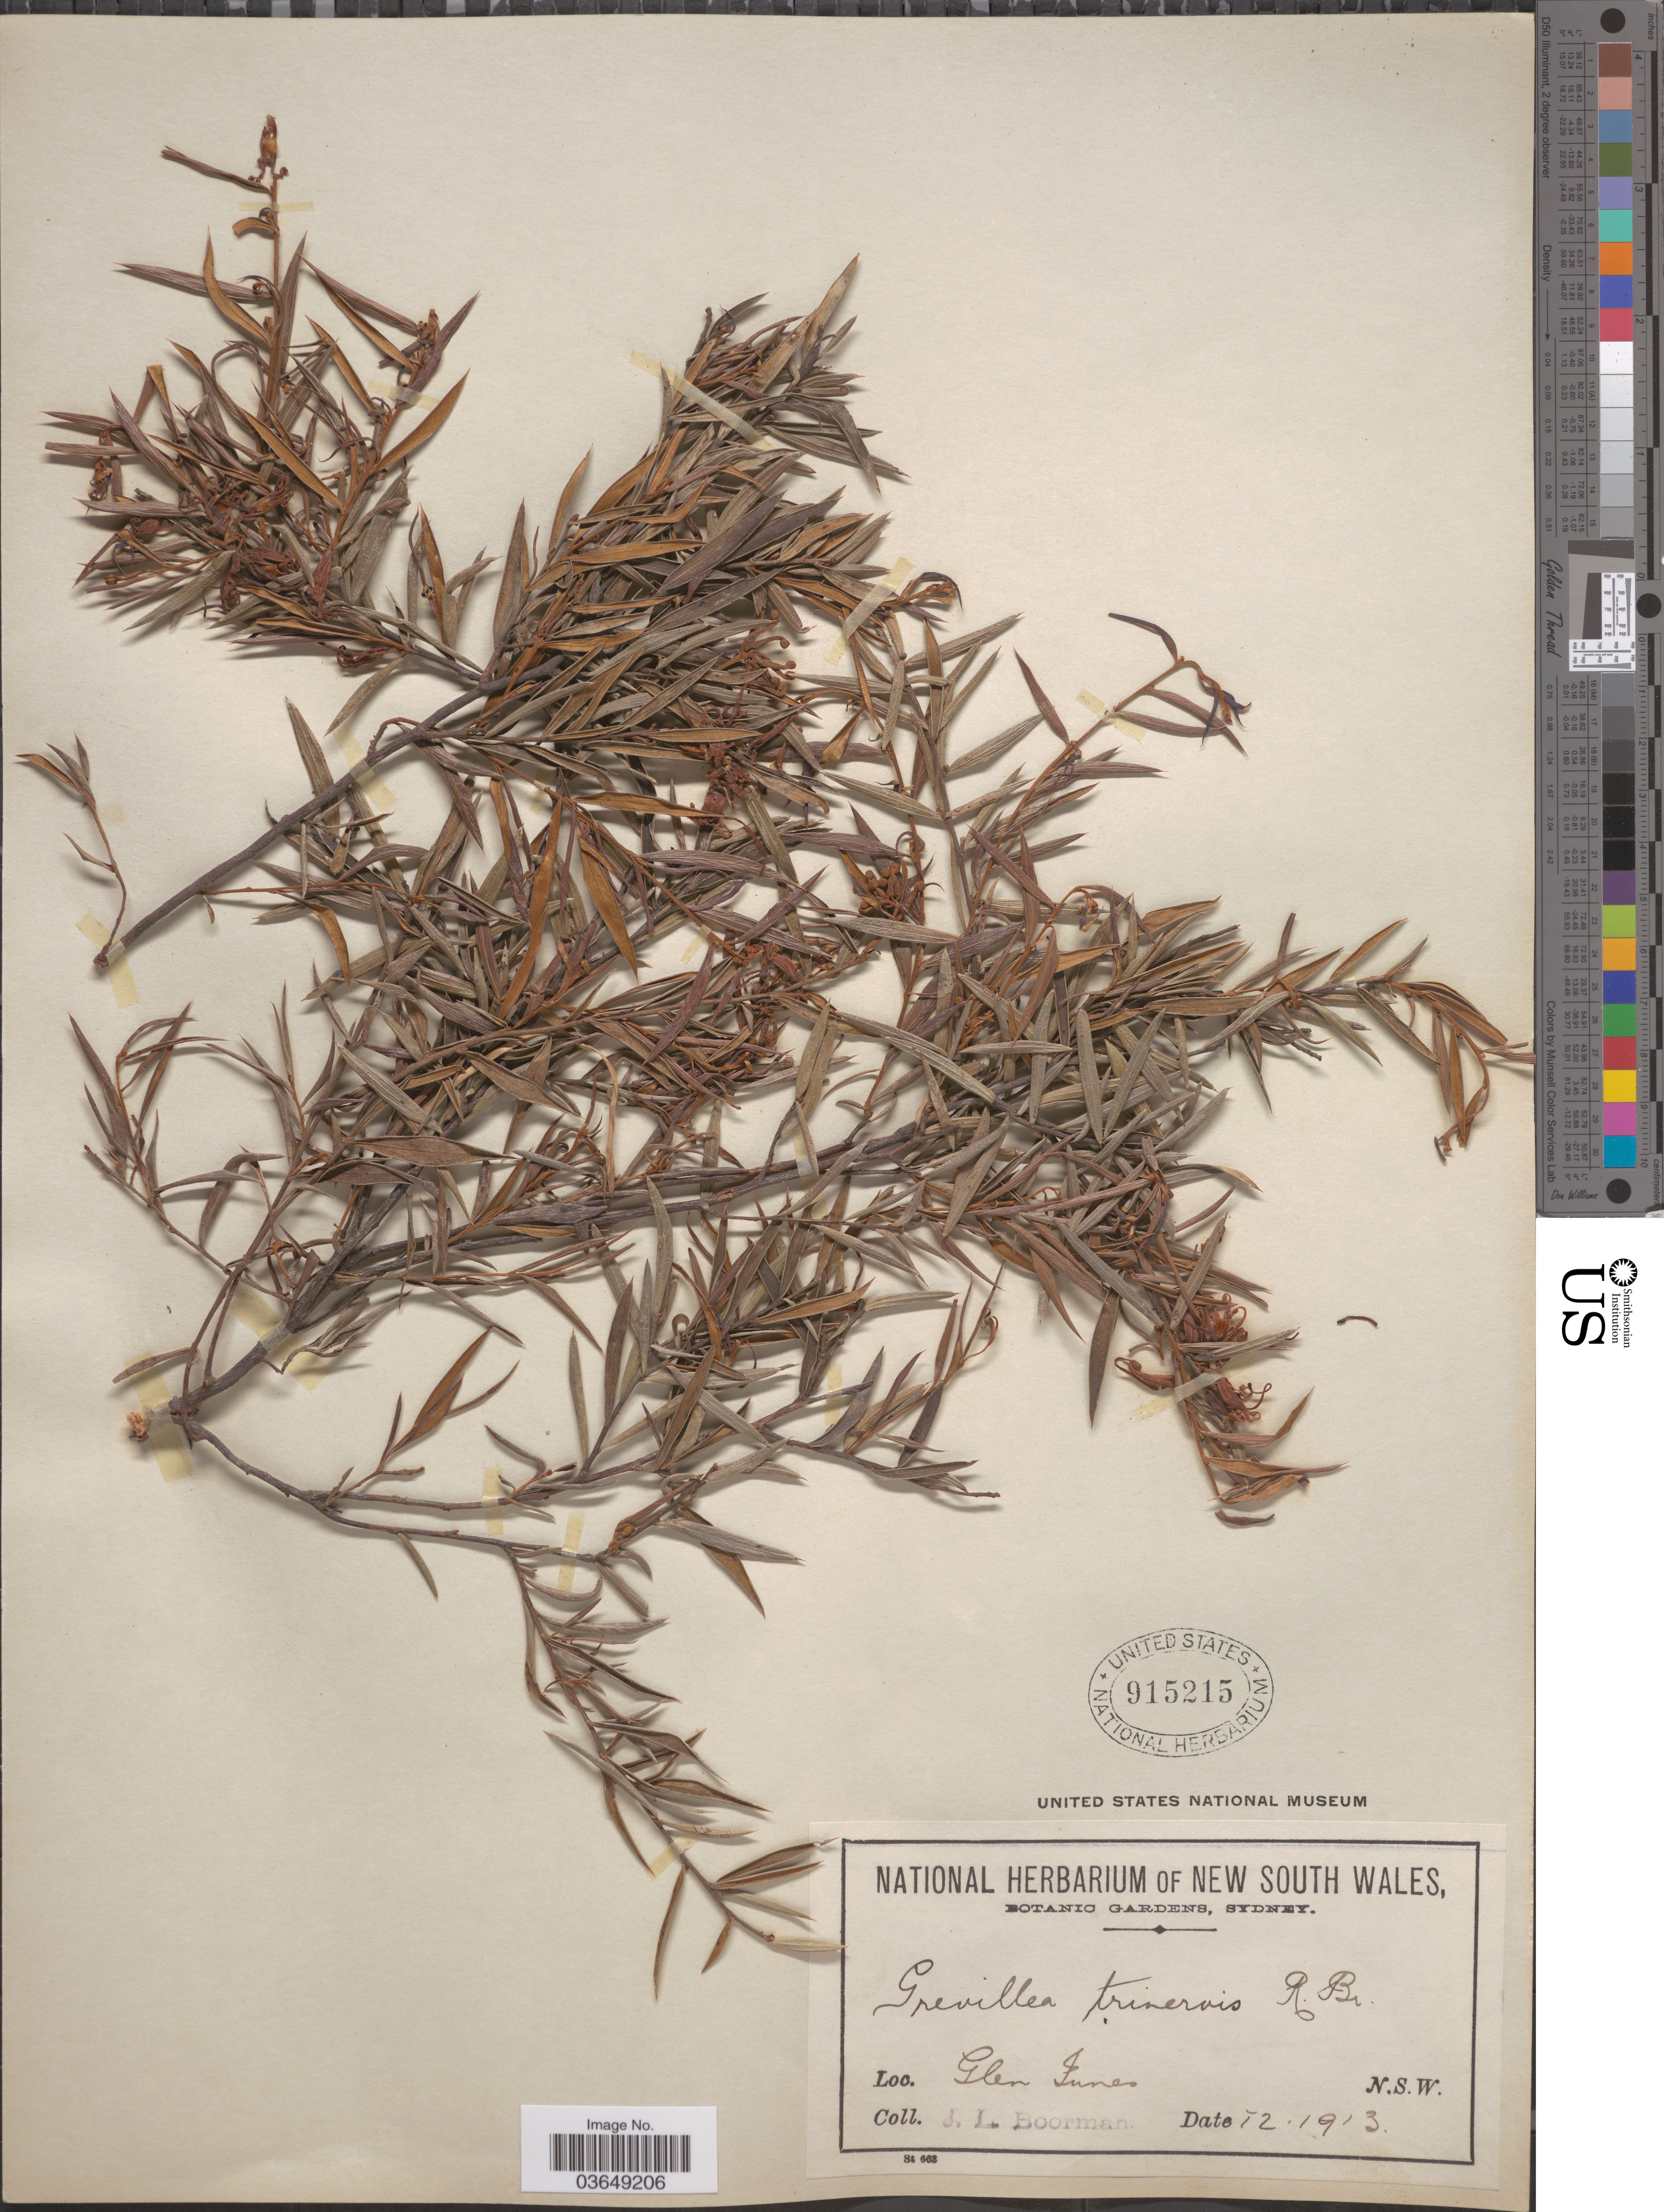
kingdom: Plantae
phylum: Tracheophyta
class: Magnoliopsida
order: Proteales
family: Proteaceae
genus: Grevillea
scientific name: Grevillea trinervis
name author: R. Br.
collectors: J. Boorman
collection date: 1913-12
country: Australia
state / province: New South Wales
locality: Glen Innes.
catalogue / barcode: US 915215